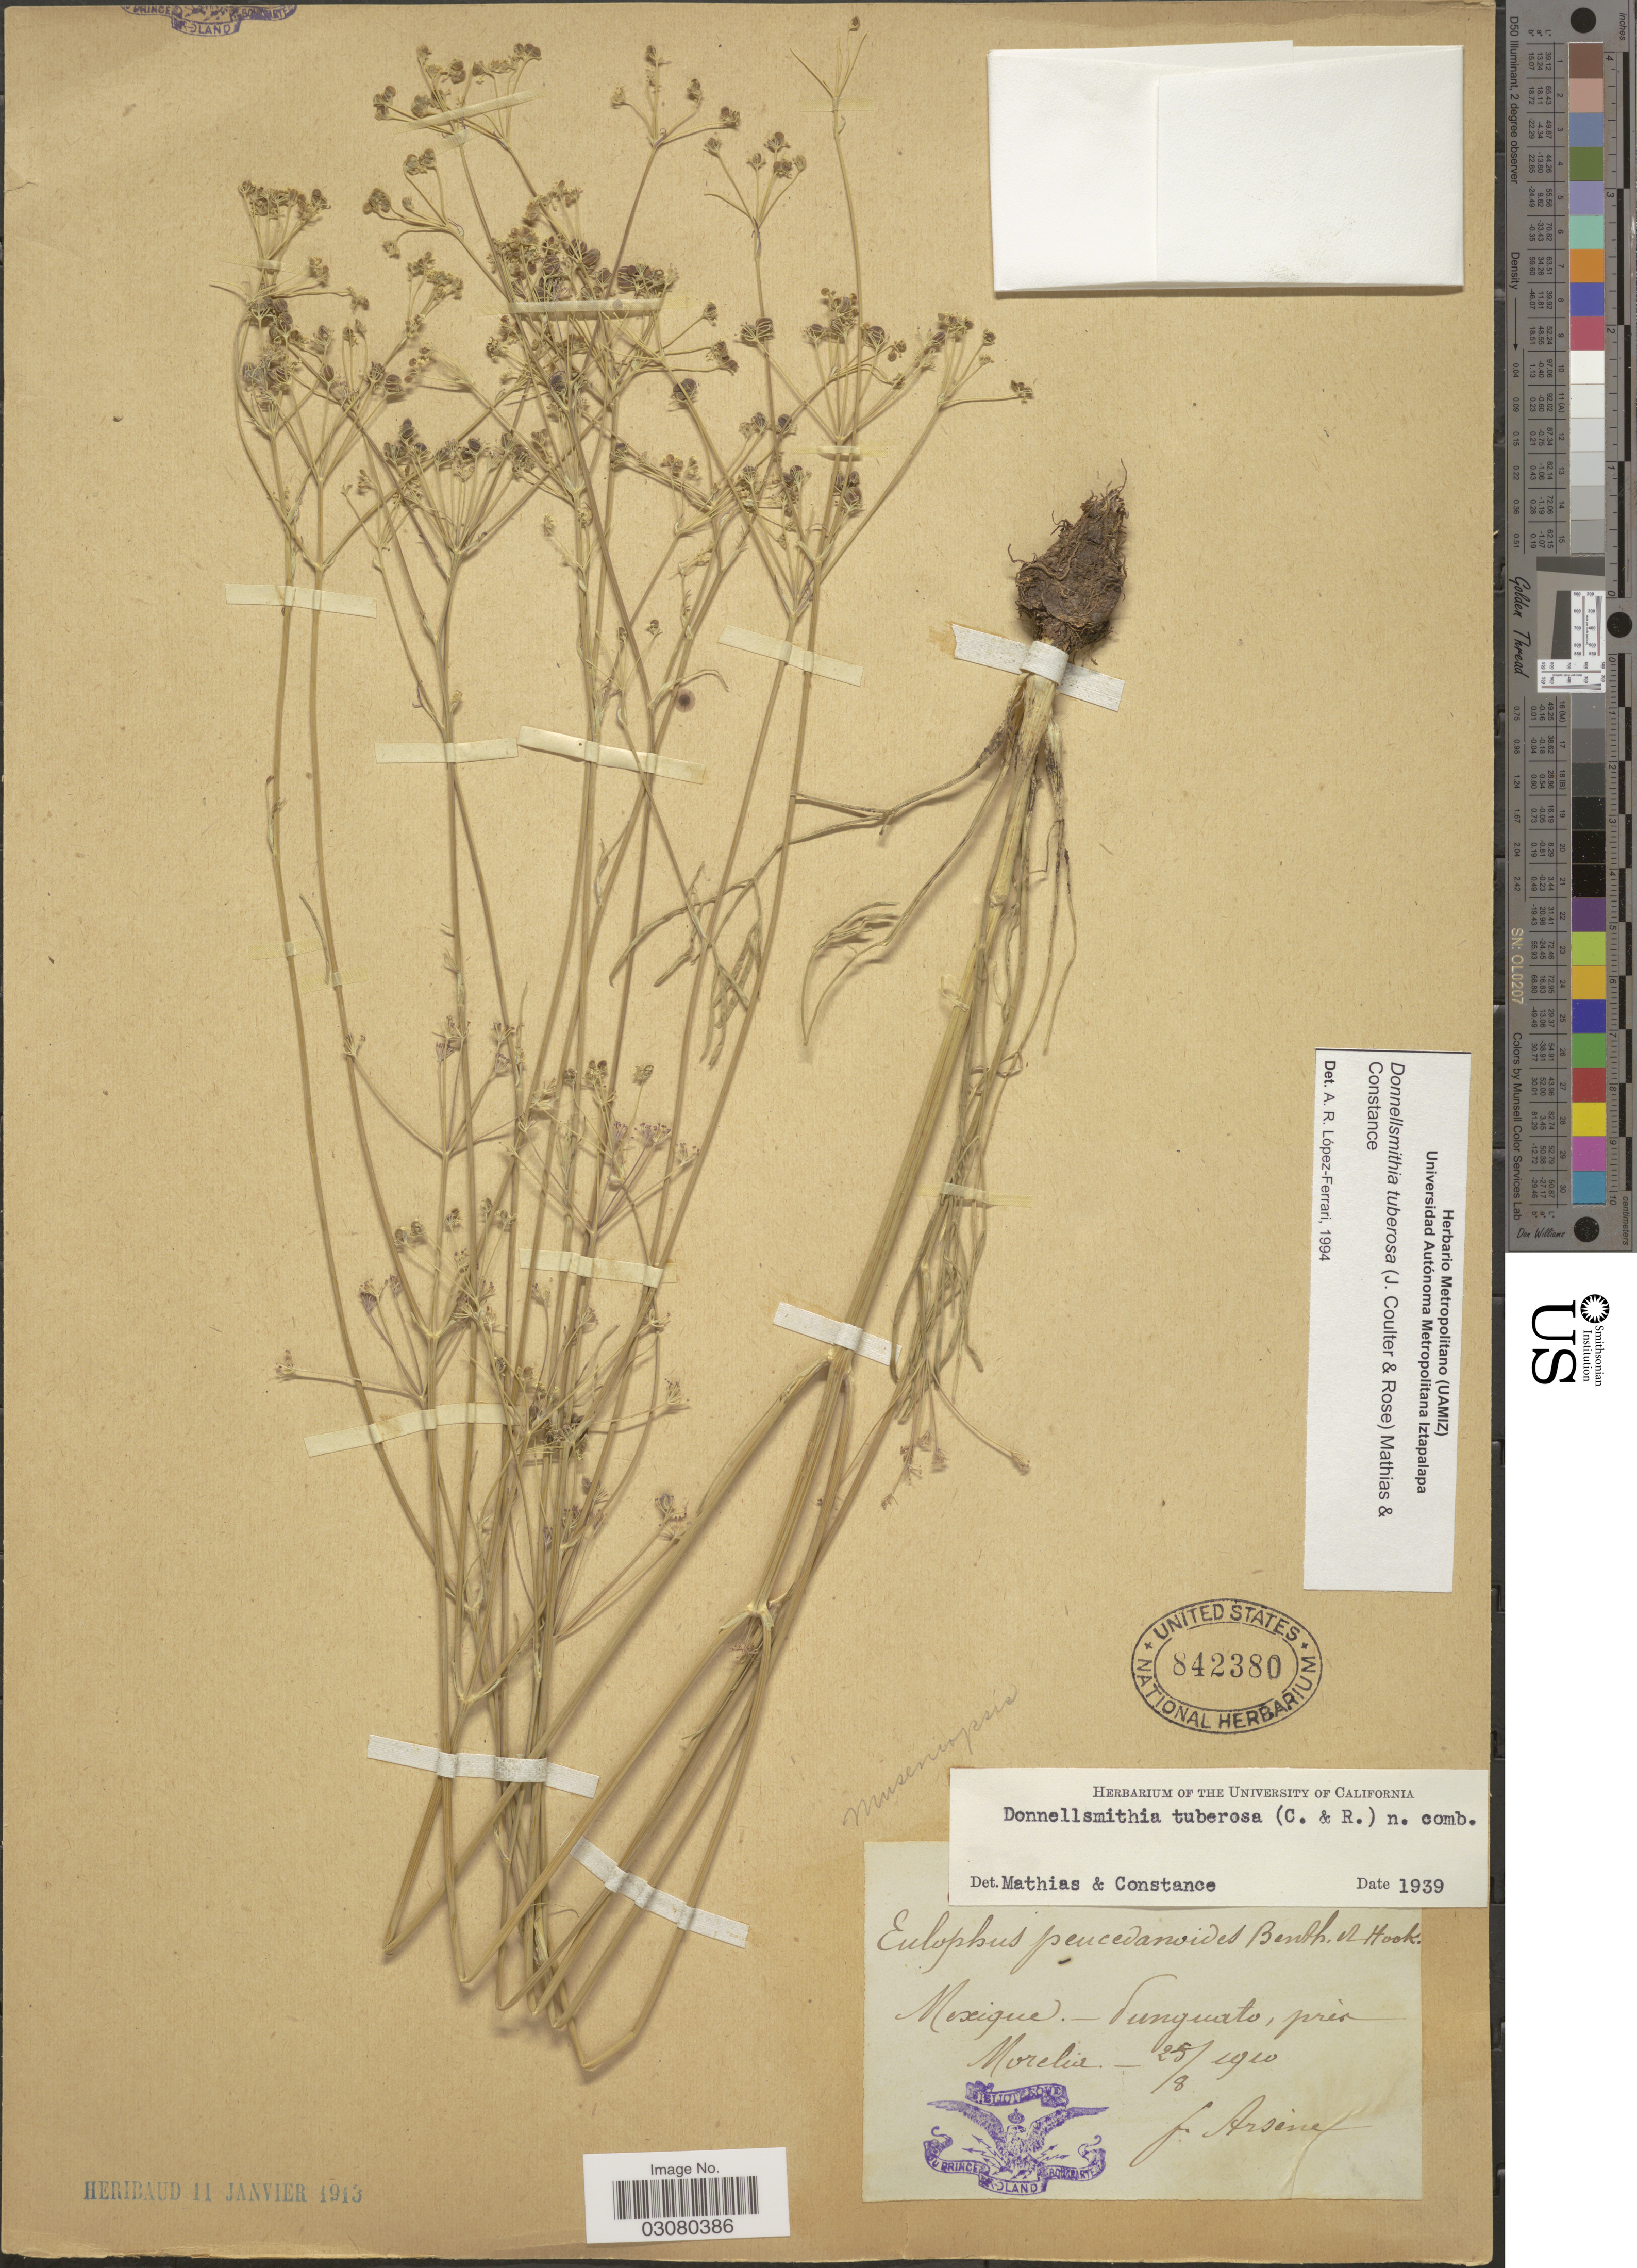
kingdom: Plantae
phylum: Tracheophyta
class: Magnoliopsida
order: Apiales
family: Apiaceae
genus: Donnellsmithia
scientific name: Donnellsmithia tuberosa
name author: (J.M. Coult. & Rose) Mathias & Constance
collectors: F. Arsène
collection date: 1910-08-25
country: Mexico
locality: Sunguato, près Morelia.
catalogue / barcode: US 842380